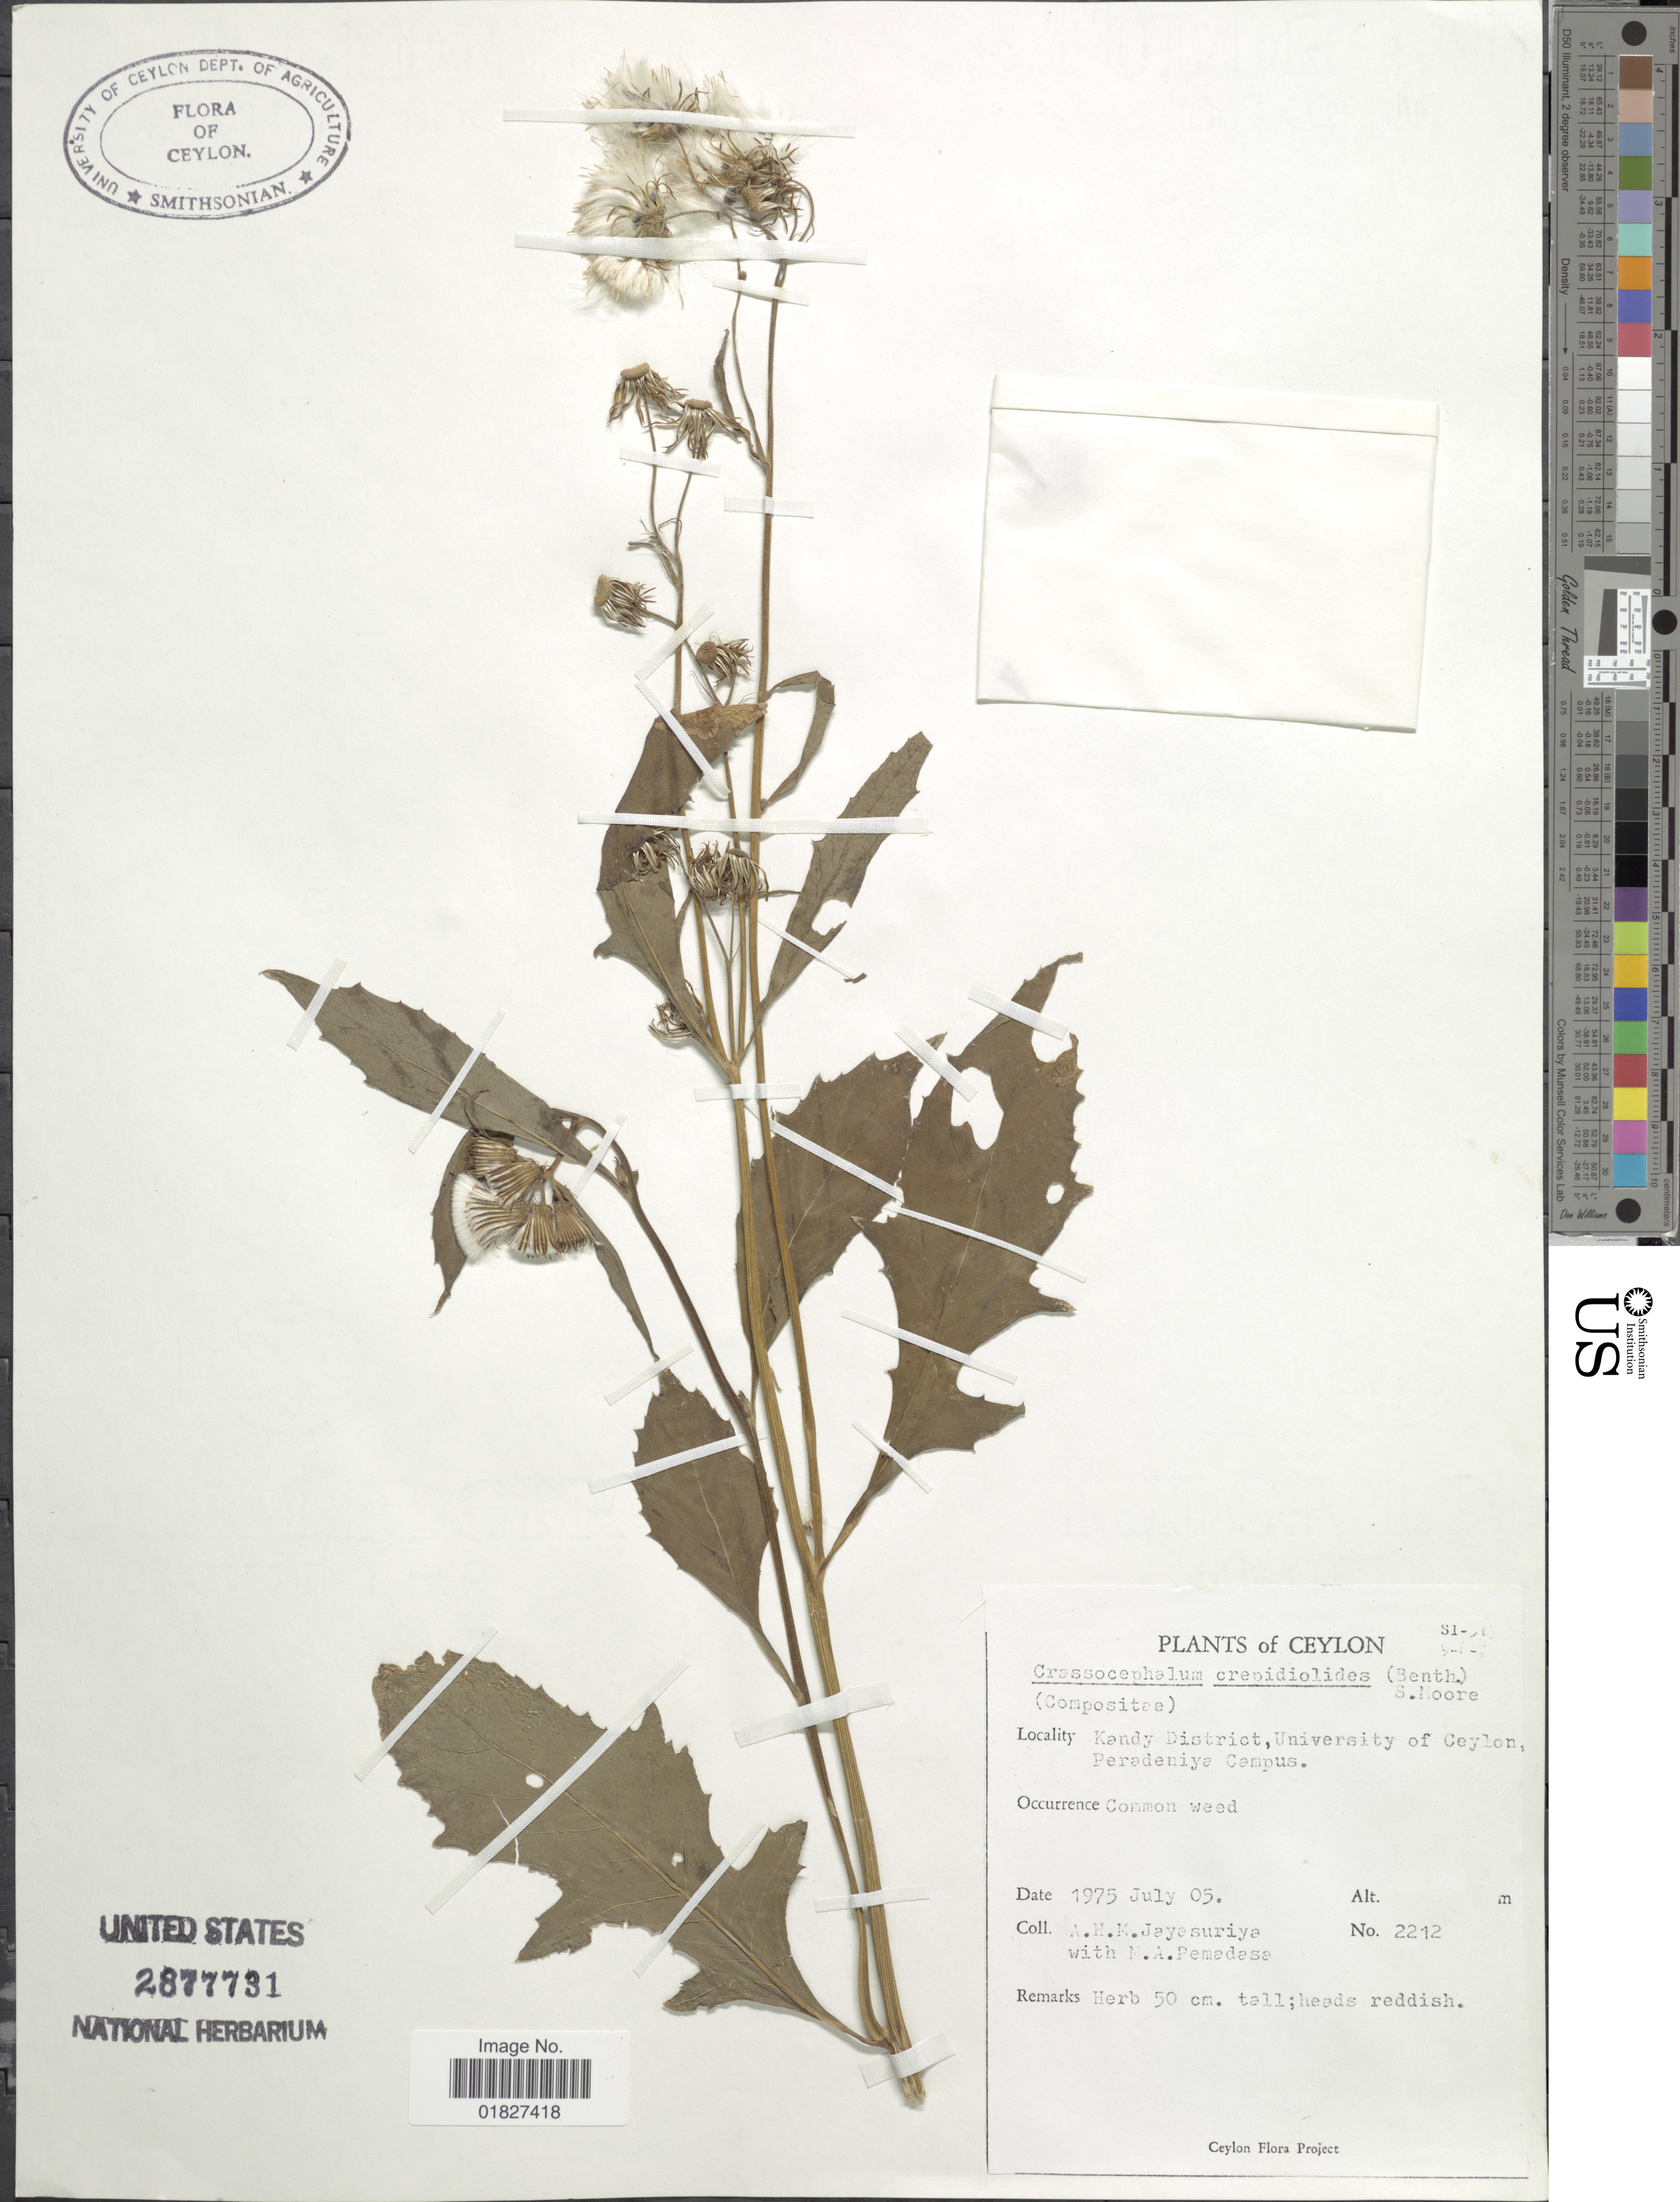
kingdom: Plantae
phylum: Tracheophyta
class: Magnoliopsida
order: Asterales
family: Asteraceae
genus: Crassocephalum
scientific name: Crassocephalum crepidioides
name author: (Benth.) S. Moore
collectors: A. H. Jayasuriya & M. Pemadasa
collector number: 2212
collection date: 1975-07-05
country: Sri Lanka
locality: Ceylon, Kandy District, University of Ceylon, Perandeniya Campus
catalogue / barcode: US 2877731